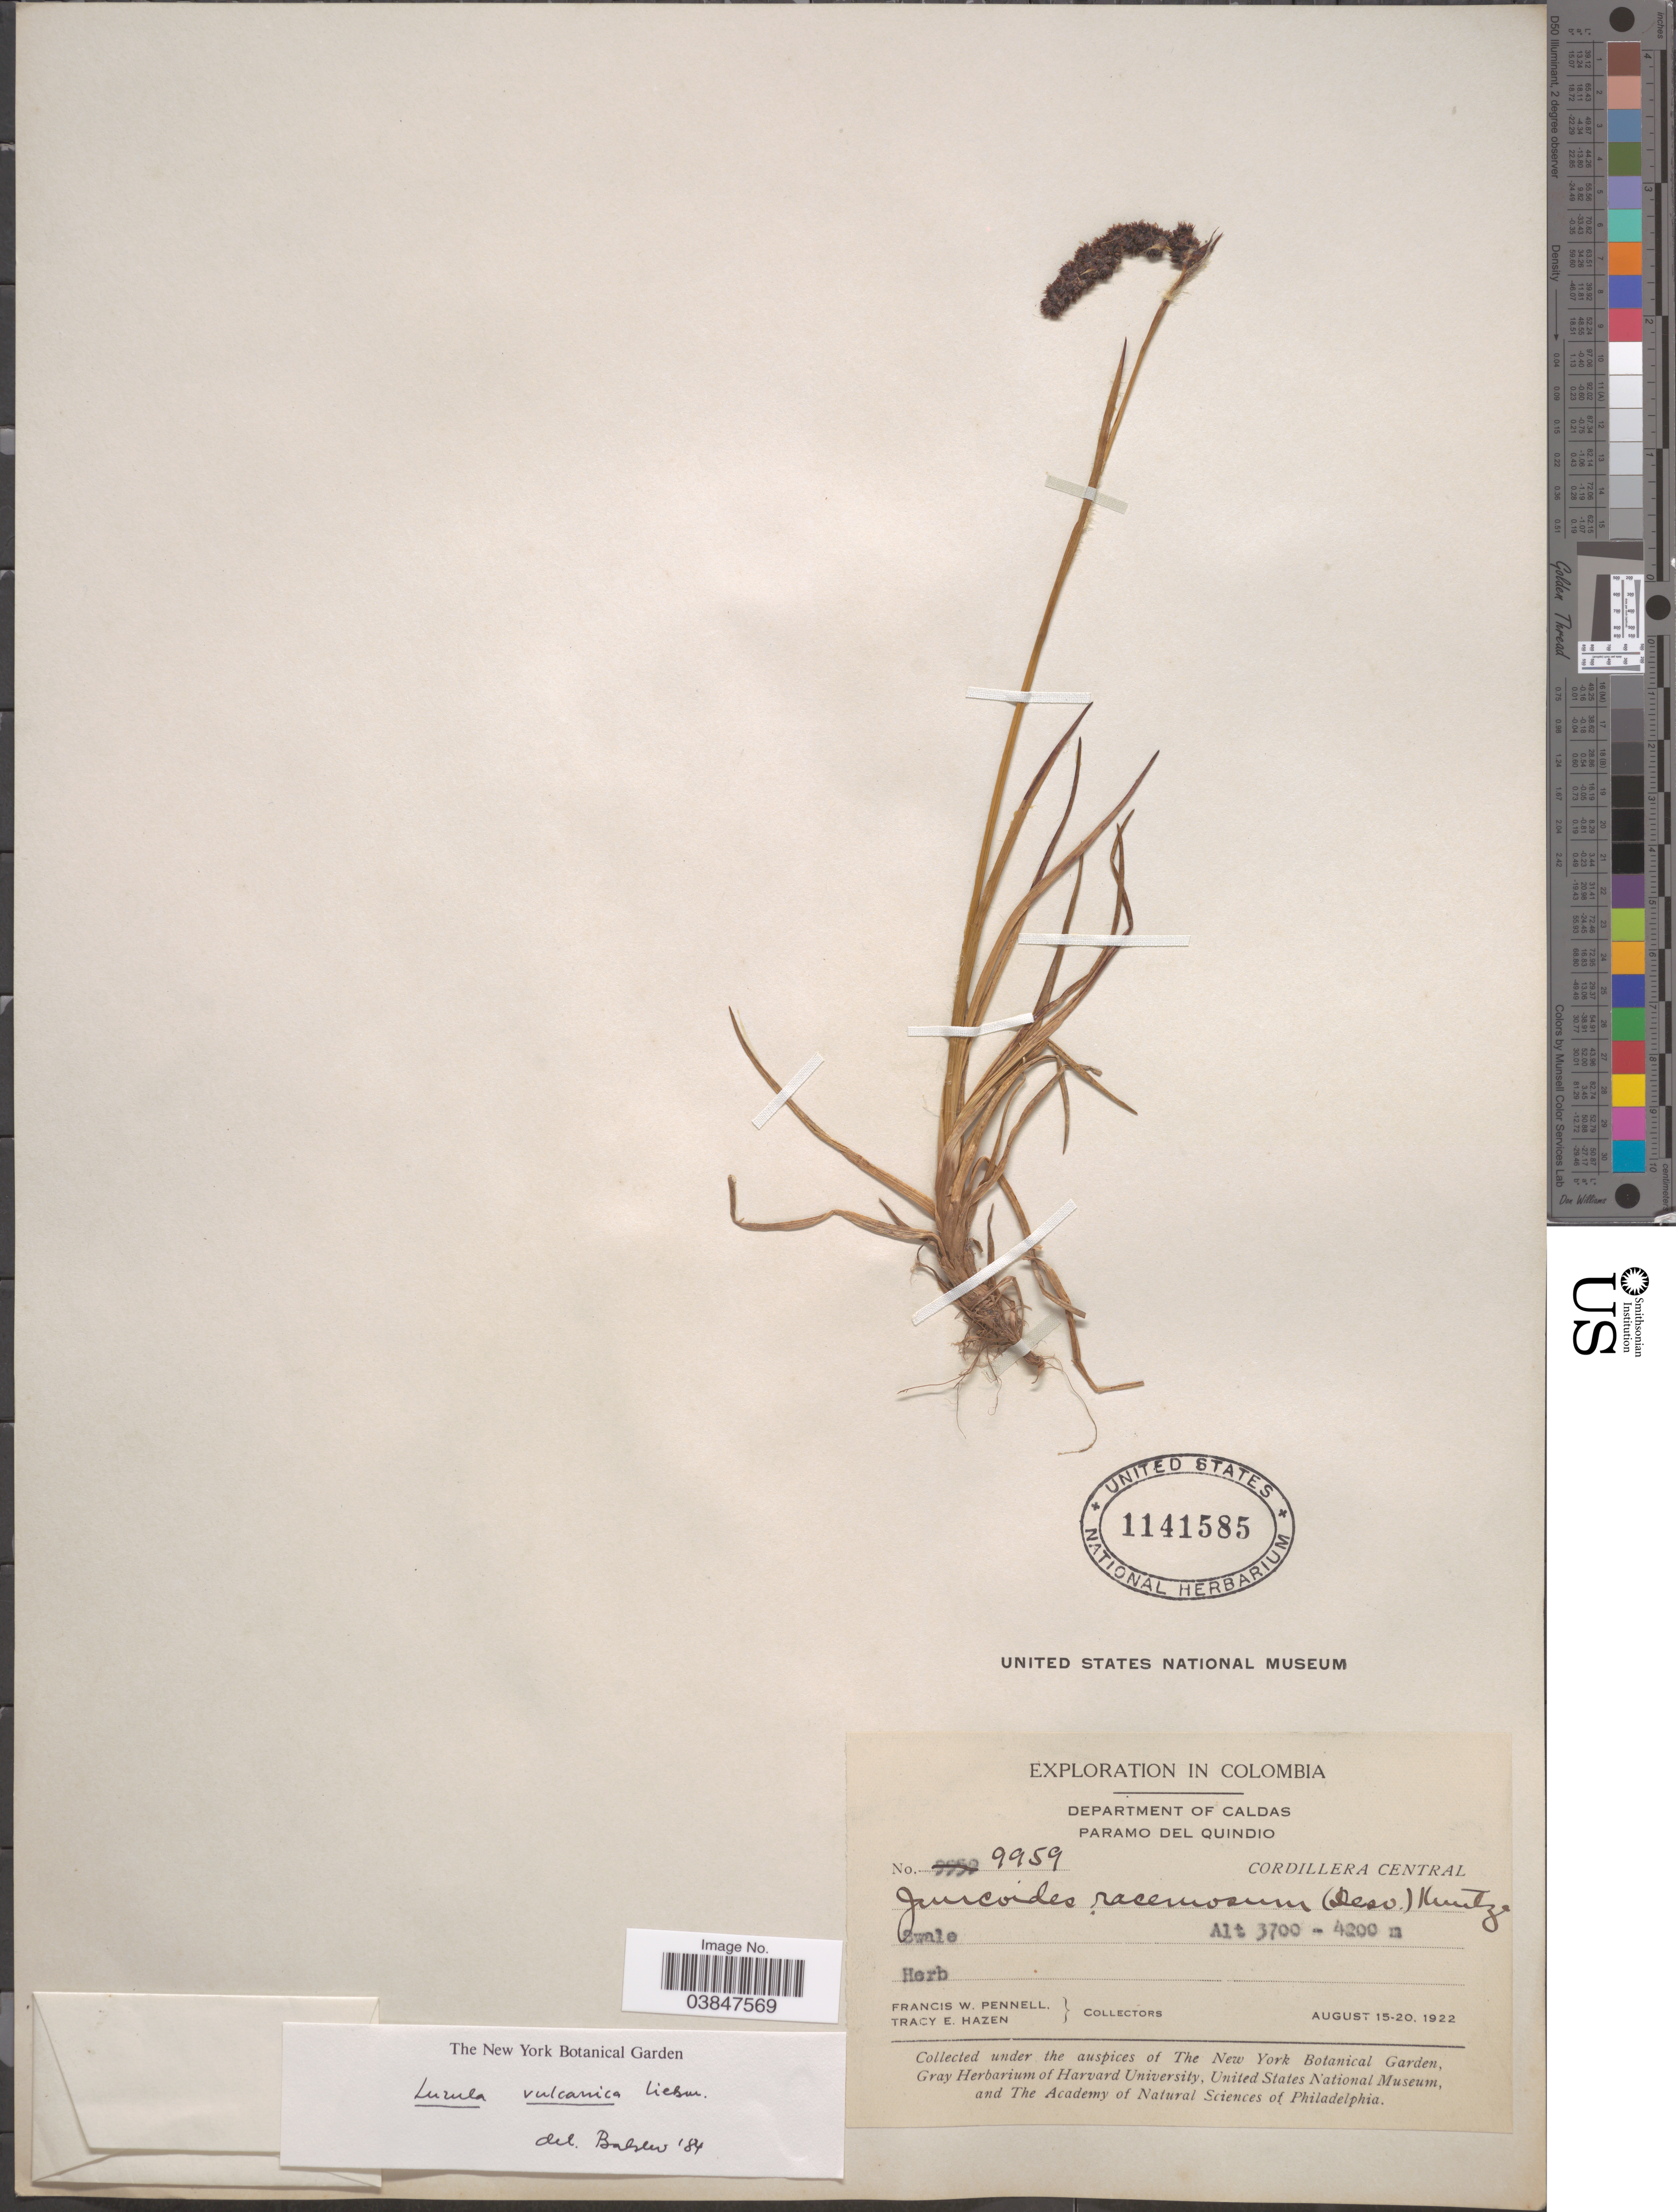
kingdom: Plantae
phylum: Tracheophyta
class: Liliopsida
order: Poales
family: Juncaceae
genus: Luzula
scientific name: Luzula vulcanica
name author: Liebm.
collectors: F. W. Pennell & T. E. Hazen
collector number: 9959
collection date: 1922-08-15/1922-08-20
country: Colombia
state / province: Caldas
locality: Department of Caldas. Paramo del Quindio. Cordillera Central.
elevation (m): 3700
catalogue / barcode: US 1141585